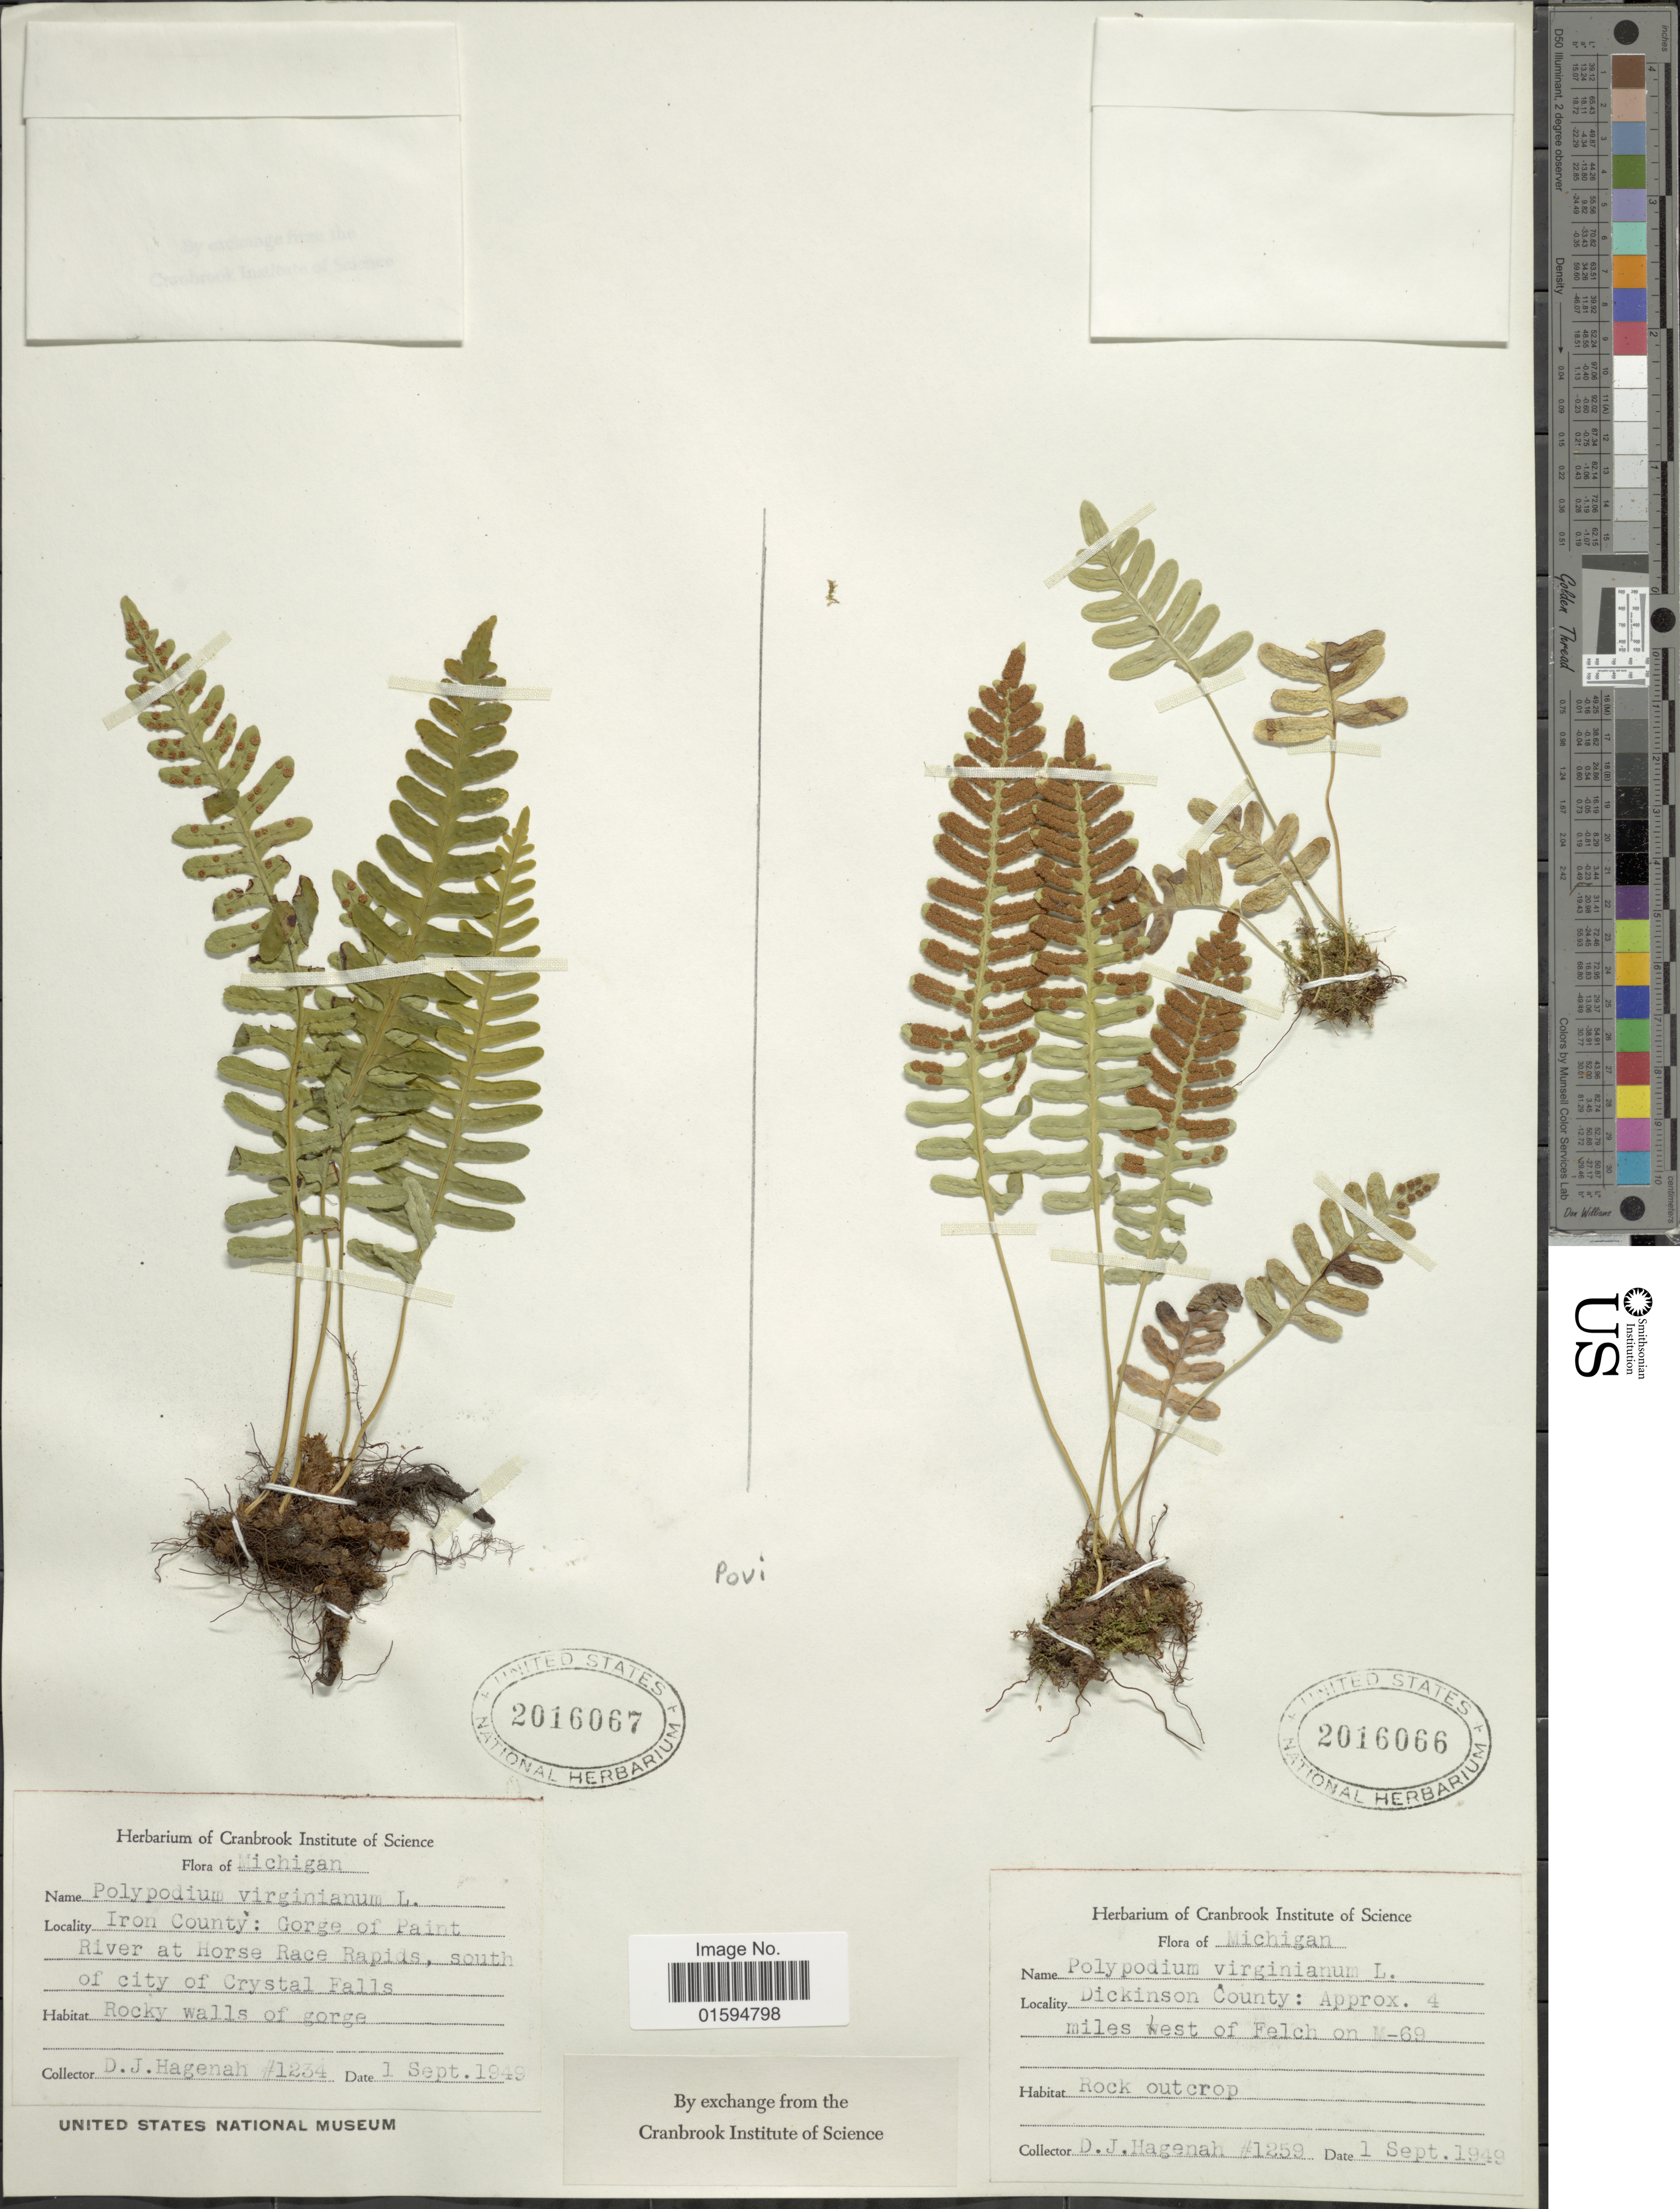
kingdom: Plantae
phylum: Tracheophyta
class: Polypodiopsida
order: Polypodiales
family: Polypodiaceae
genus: Polypodium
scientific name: Polypodium virginianum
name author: L.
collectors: D. Hagenah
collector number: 1259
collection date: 1949-09-01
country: United States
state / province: Michigan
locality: Dickinson County: Approx 4 miles west of Felsch on M-69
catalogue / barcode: US 2016066